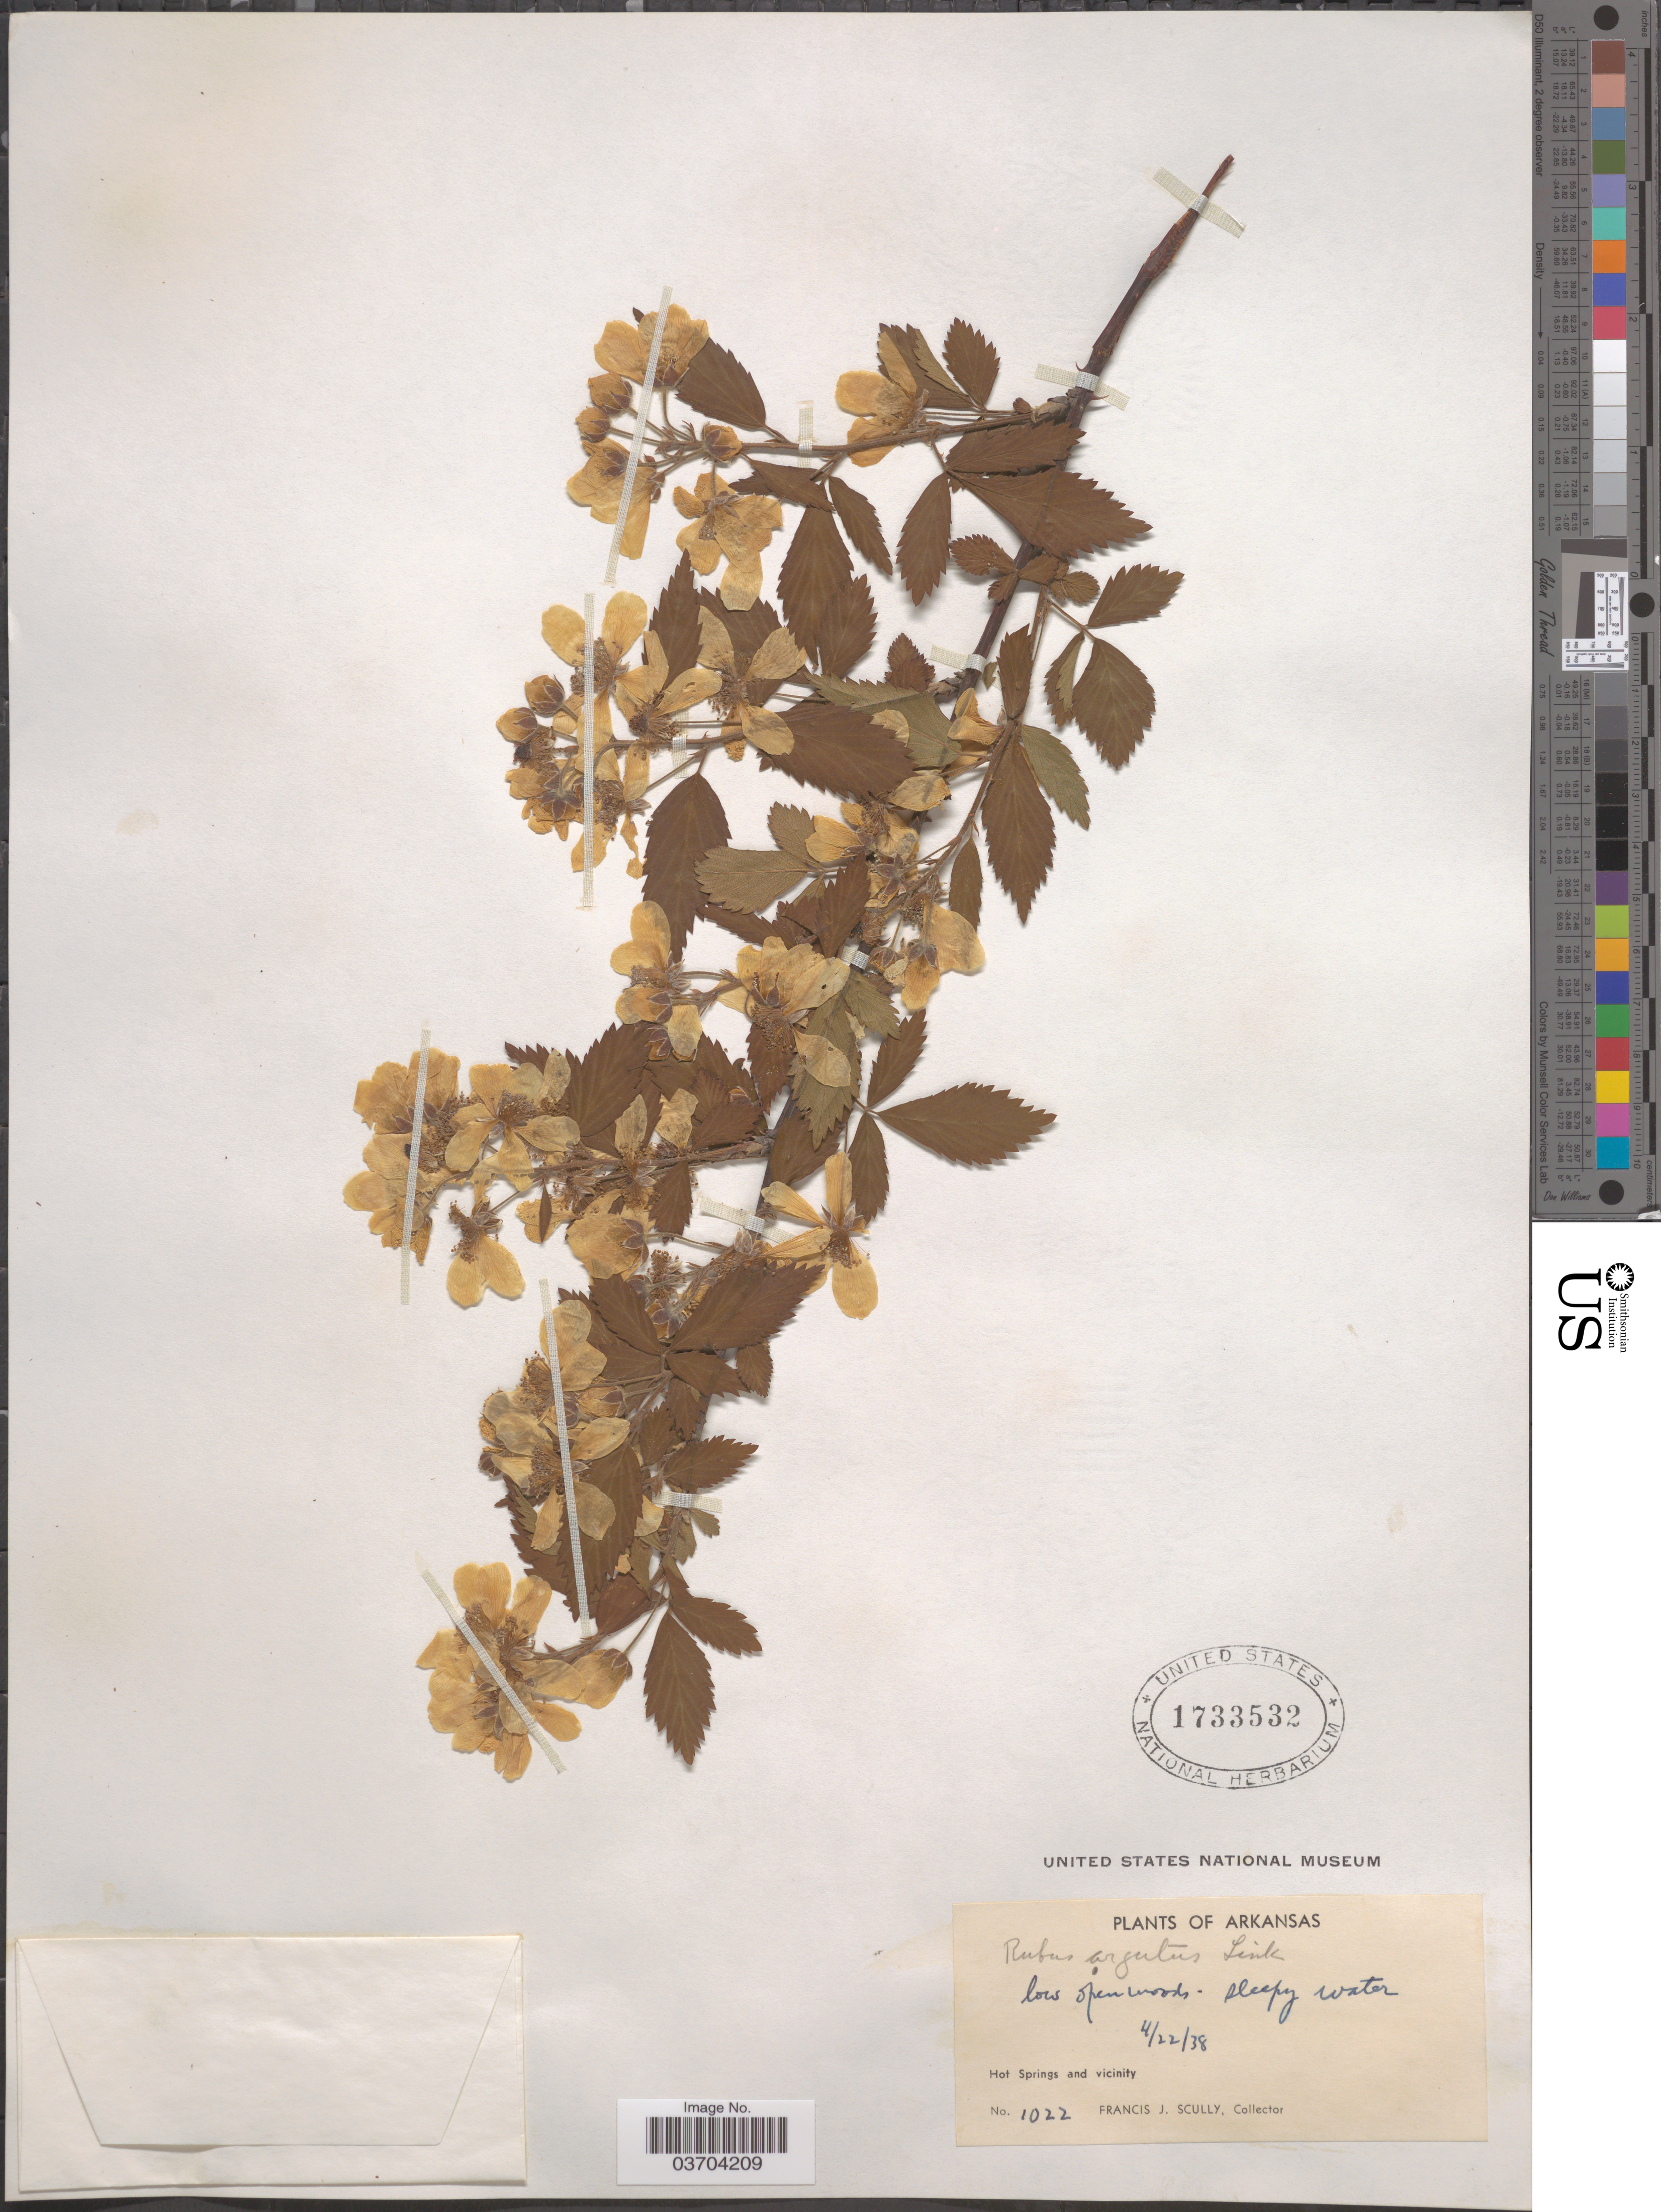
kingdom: Plantae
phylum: Tracheophyta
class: Magnoliopsida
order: Rosales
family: Rosaceae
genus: Rubus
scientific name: Rubus argutus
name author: Link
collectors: F. J. Scully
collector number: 1022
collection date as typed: Transcribed d/m/y: 22/4/38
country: United States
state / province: Arkansas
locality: Hot Springs and vicinity.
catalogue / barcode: US 1733532